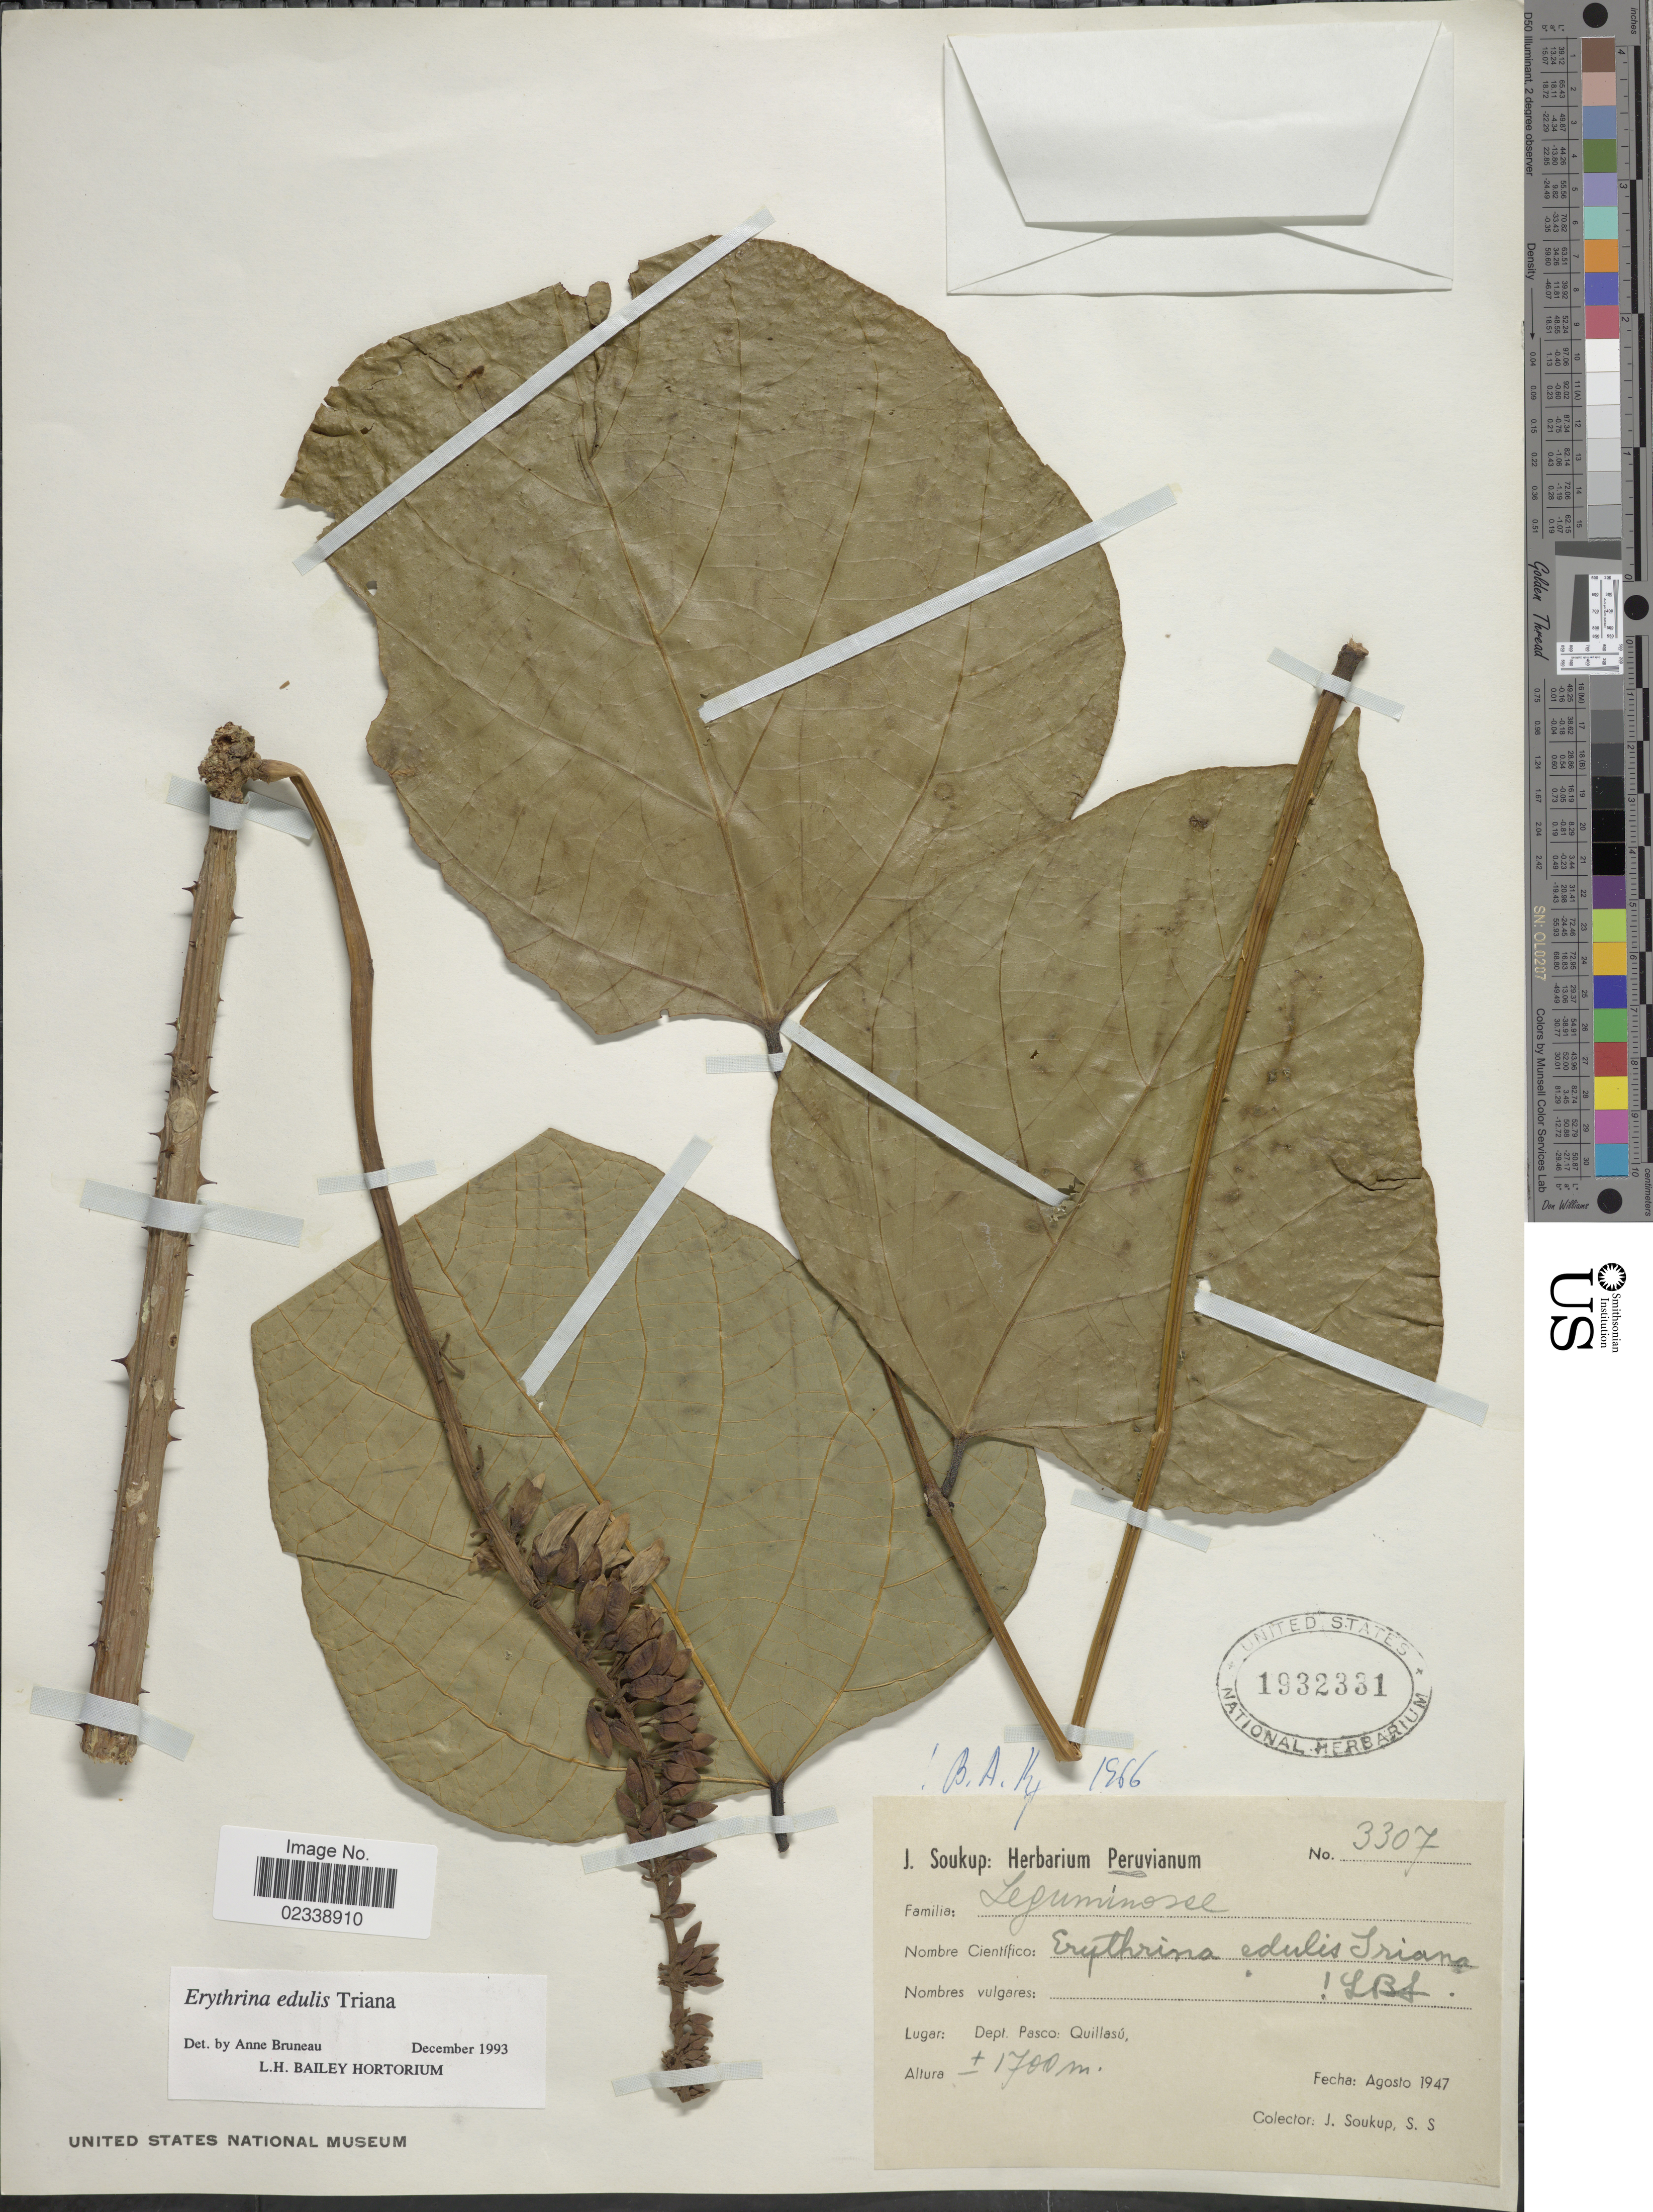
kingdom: Plantae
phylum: Tracheophyta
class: Magnoliopsida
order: Fabales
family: Fabaceae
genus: Erythrina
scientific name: Erythrina edulis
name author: Triana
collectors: J. Soukup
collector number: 3307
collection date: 1947-08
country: Peru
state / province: Pasco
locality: Quillasu.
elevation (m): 1700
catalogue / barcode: US 1932331